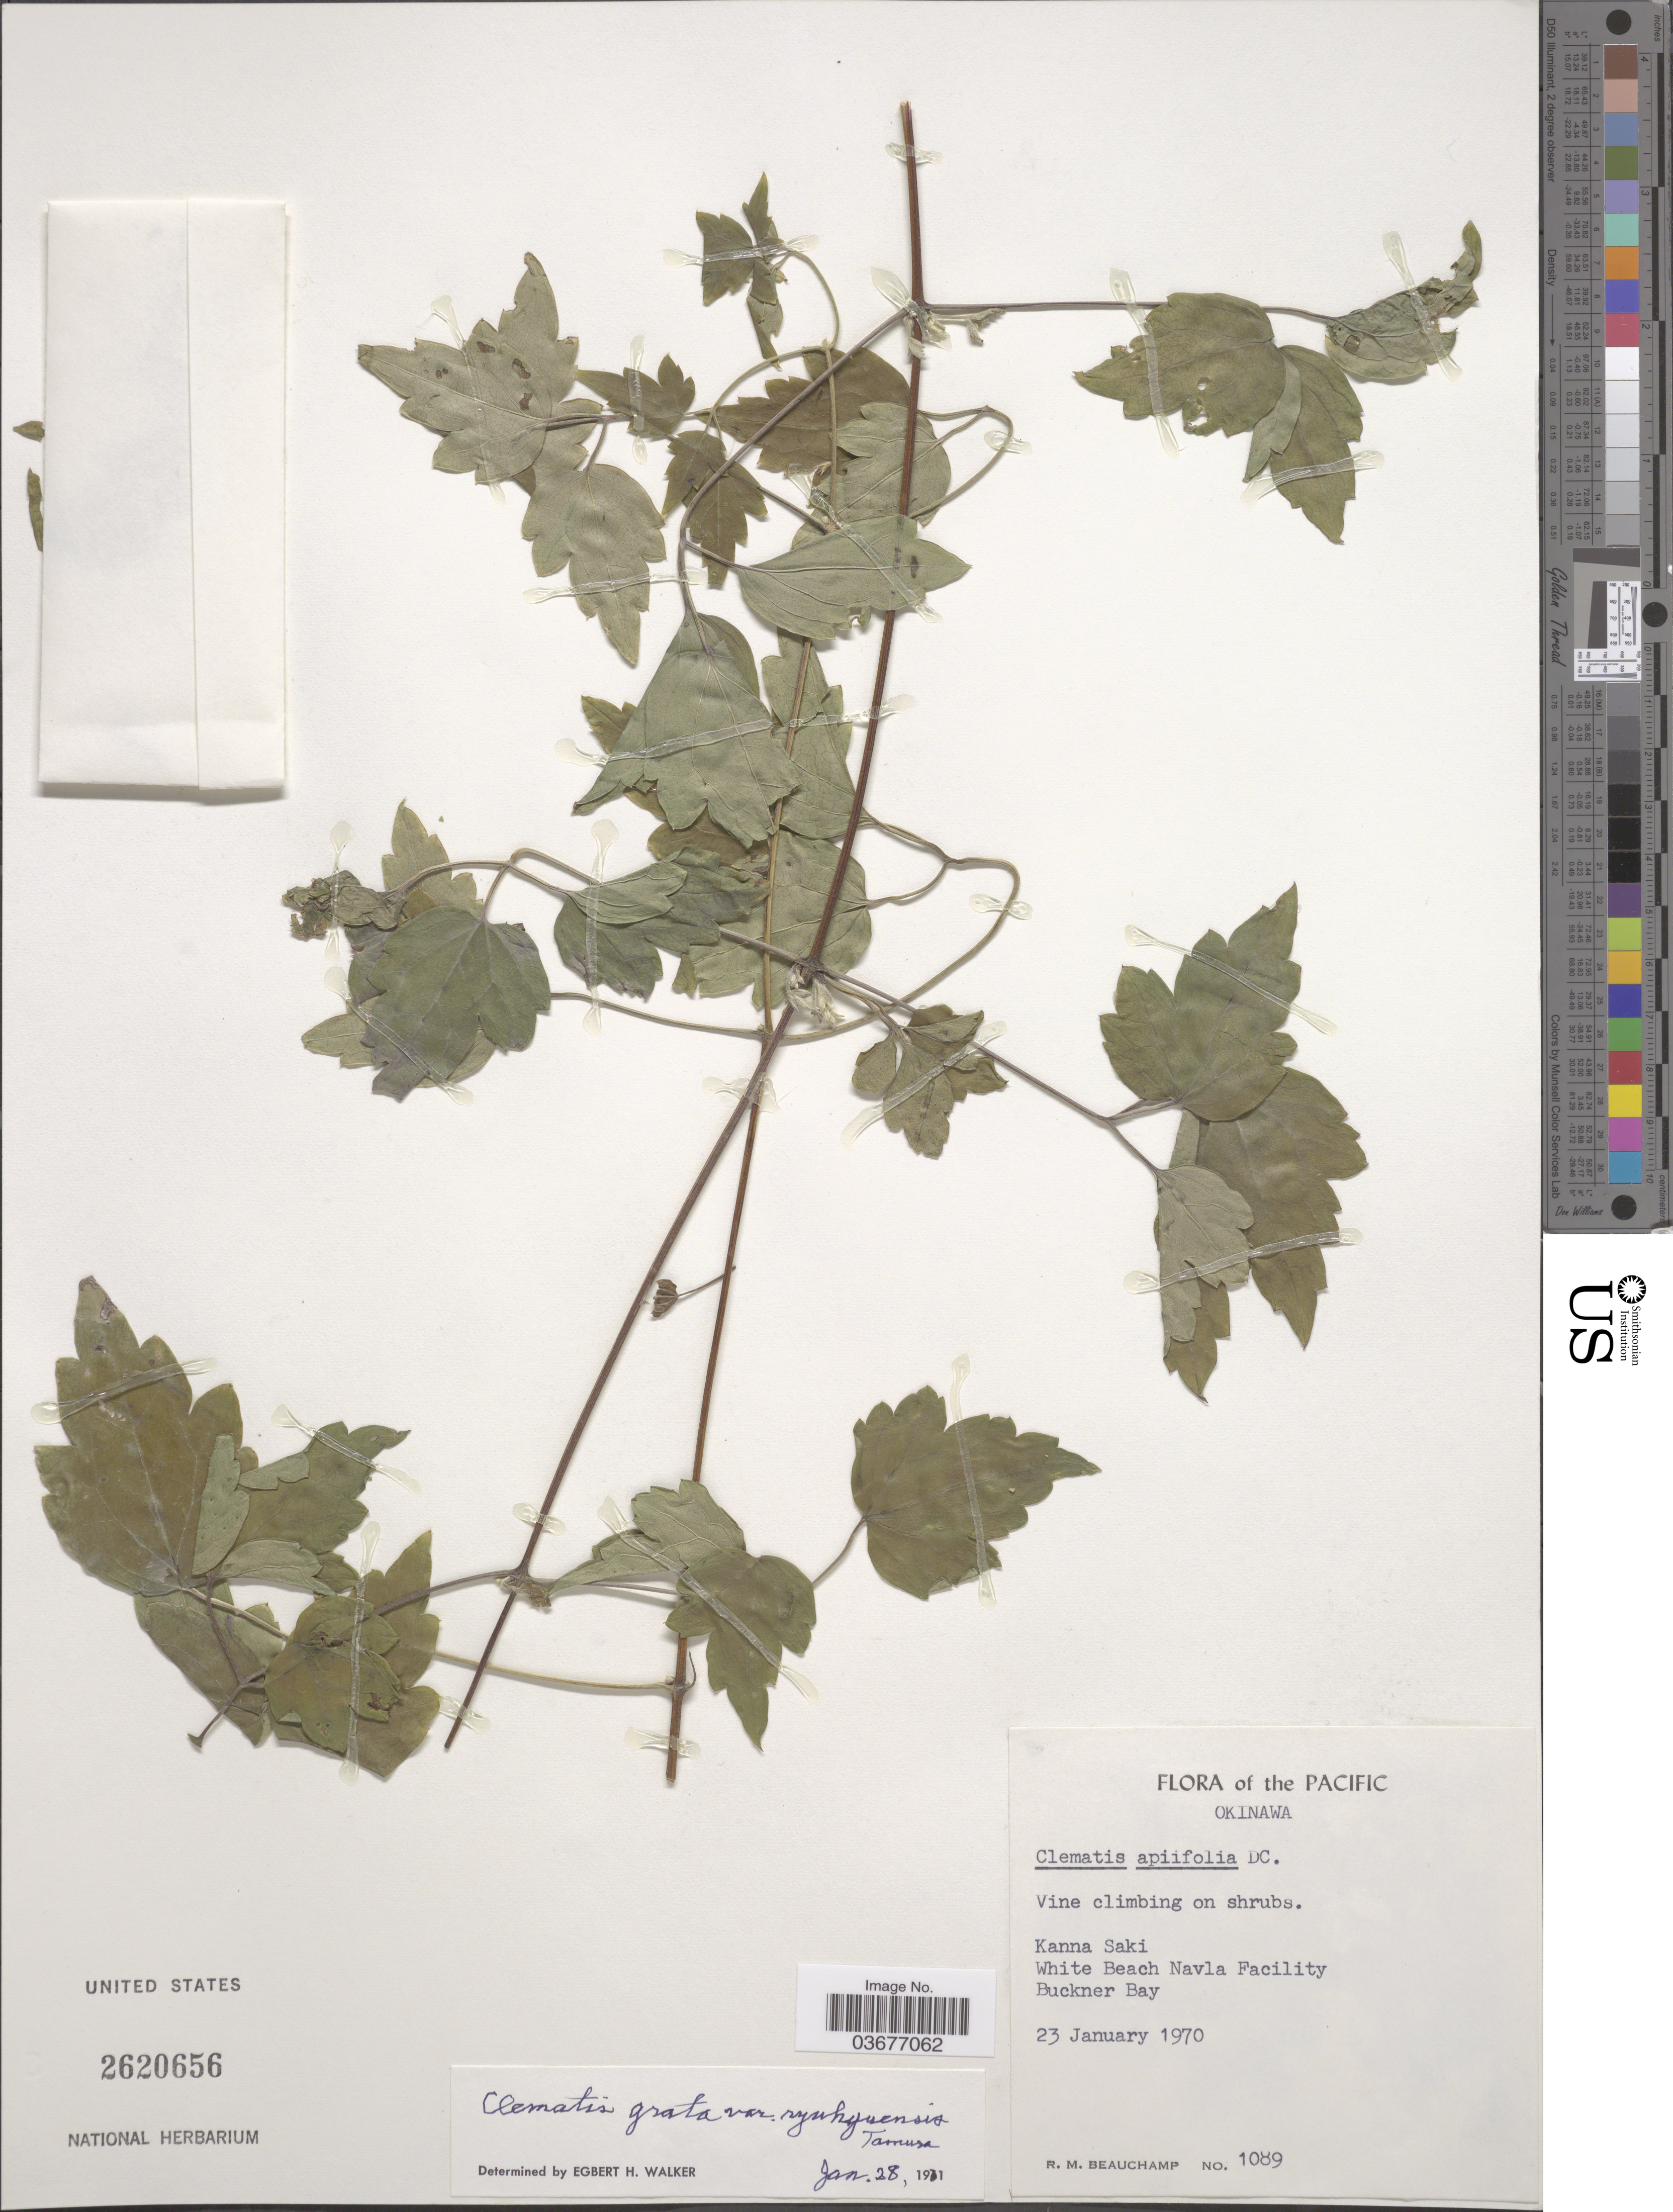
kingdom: Plantae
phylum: Tracheophyta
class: Magnoliopsida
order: Ranunculales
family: Ranunculaceae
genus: Clematis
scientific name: Clematis grata var. ryukiuensis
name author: Tamura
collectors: R. Beauchamp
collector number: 1089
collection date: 1970-01-23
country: Japan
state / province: Okinawa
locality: The Pacific. Kanna Saki. White Beach Navla Facility. Buckner Bay.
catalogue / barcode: US 2620656